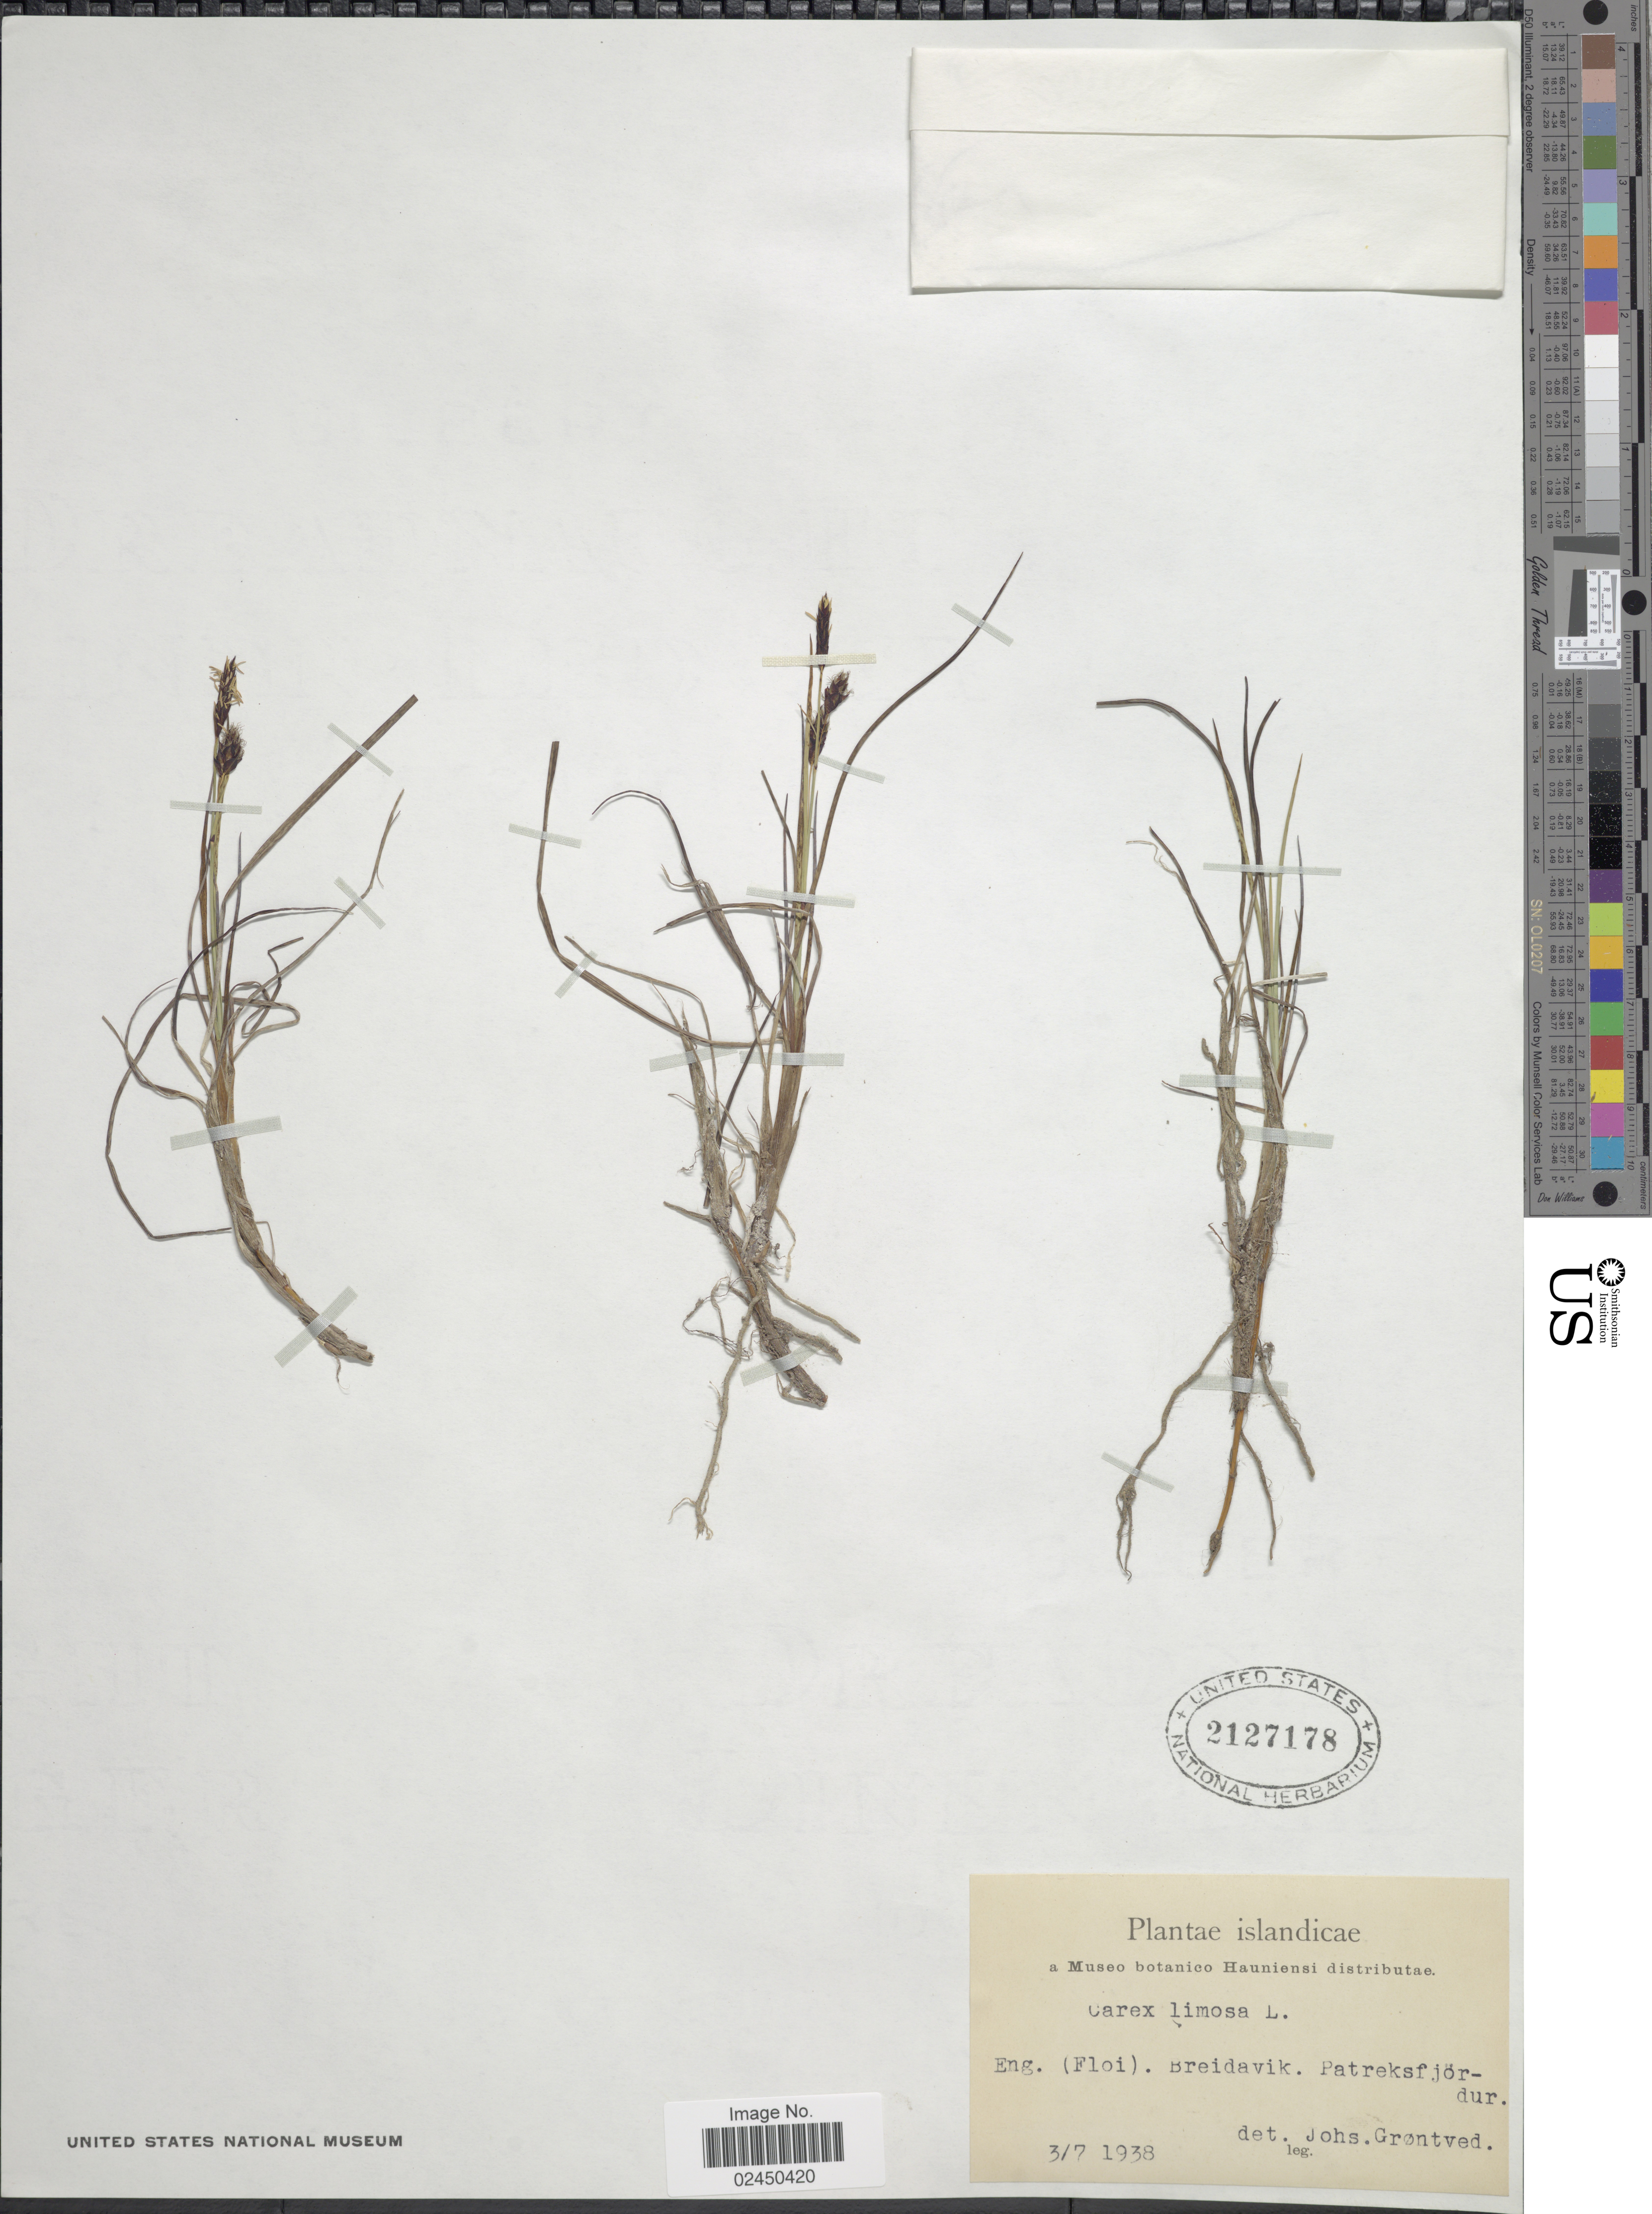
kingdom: Plantae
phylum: Tracheophyta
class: Liliopsida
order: Poales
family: Cyperaceae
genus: Carex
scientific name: Carex limosa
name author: L.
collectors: J. Grøntved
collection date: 1938-07-03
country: Iceland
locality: Islandicae, Eng. (Floi) Breidavik, Patreksfjordur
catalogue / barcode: US 2127178